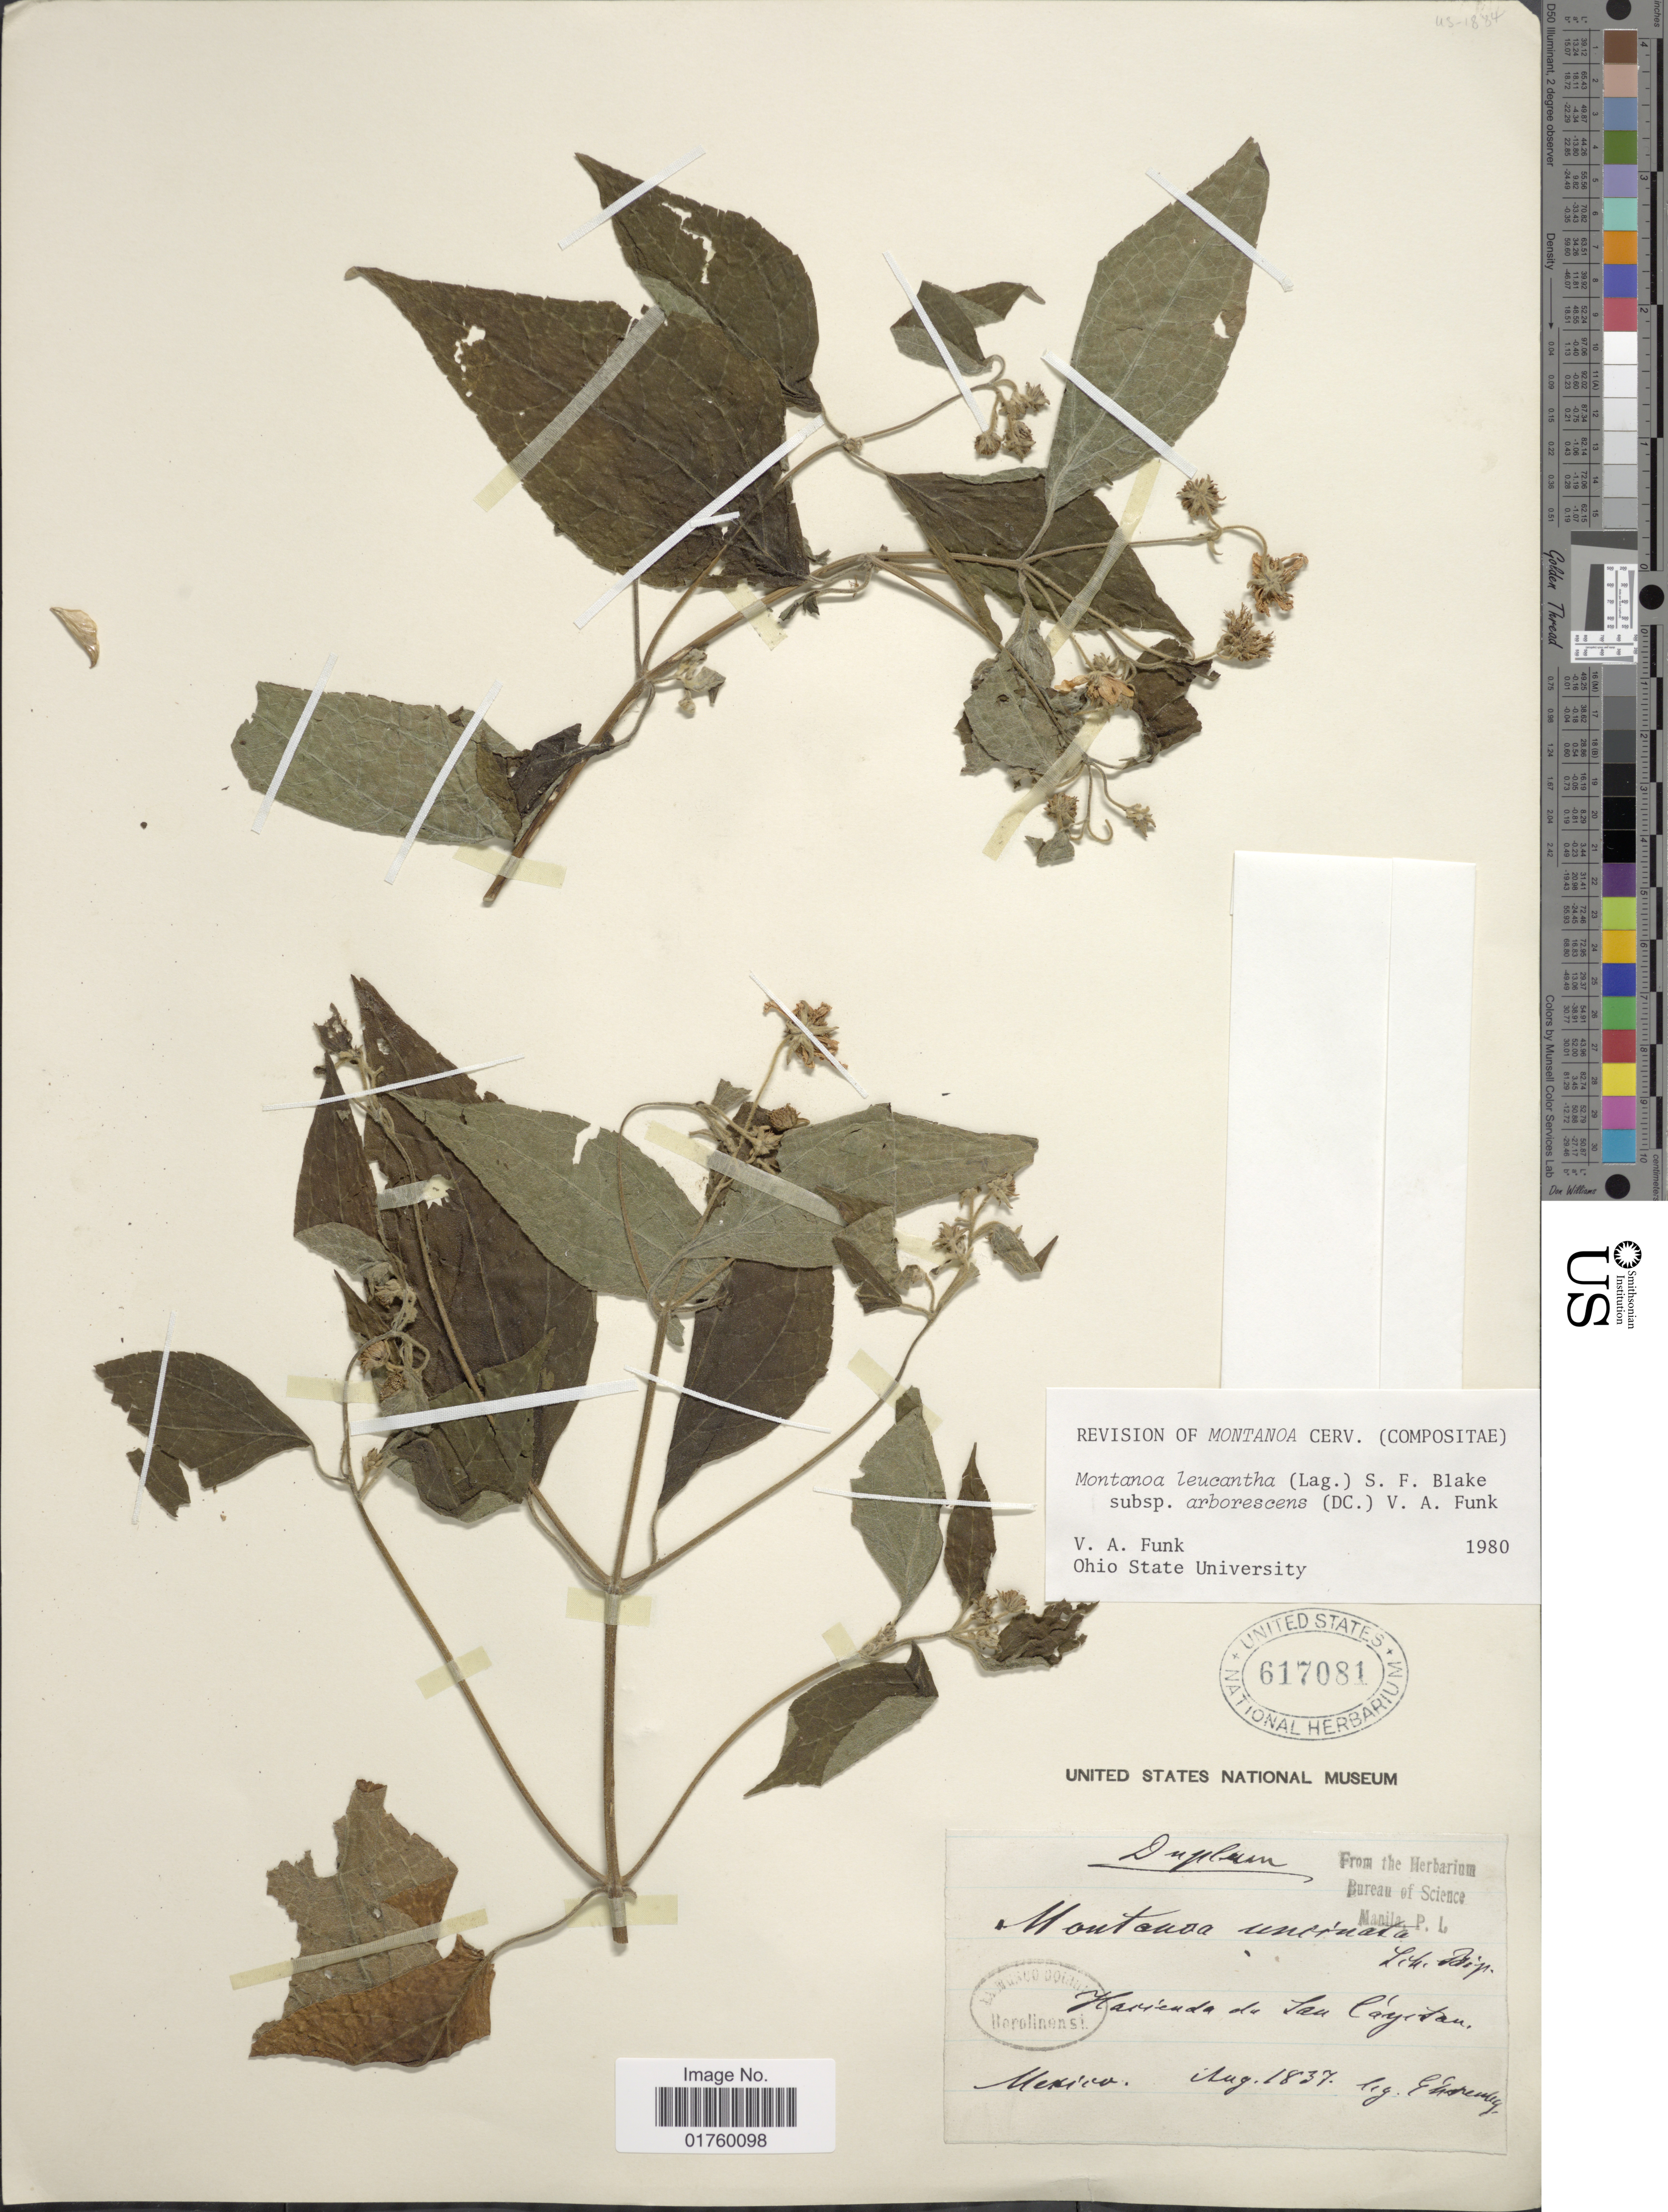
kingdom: Plantae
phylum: Tracheophyta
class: Magnoliopsida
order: Asterales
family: Asteraceae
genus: Montanoa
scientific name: Montanoa leucantha subsp. arborescens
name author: (DC.) V.A. Funk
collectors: G. Lorentzy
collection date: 1837-08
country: Mexico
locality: Hacienda de San Cayitan.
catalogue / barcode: US 617081